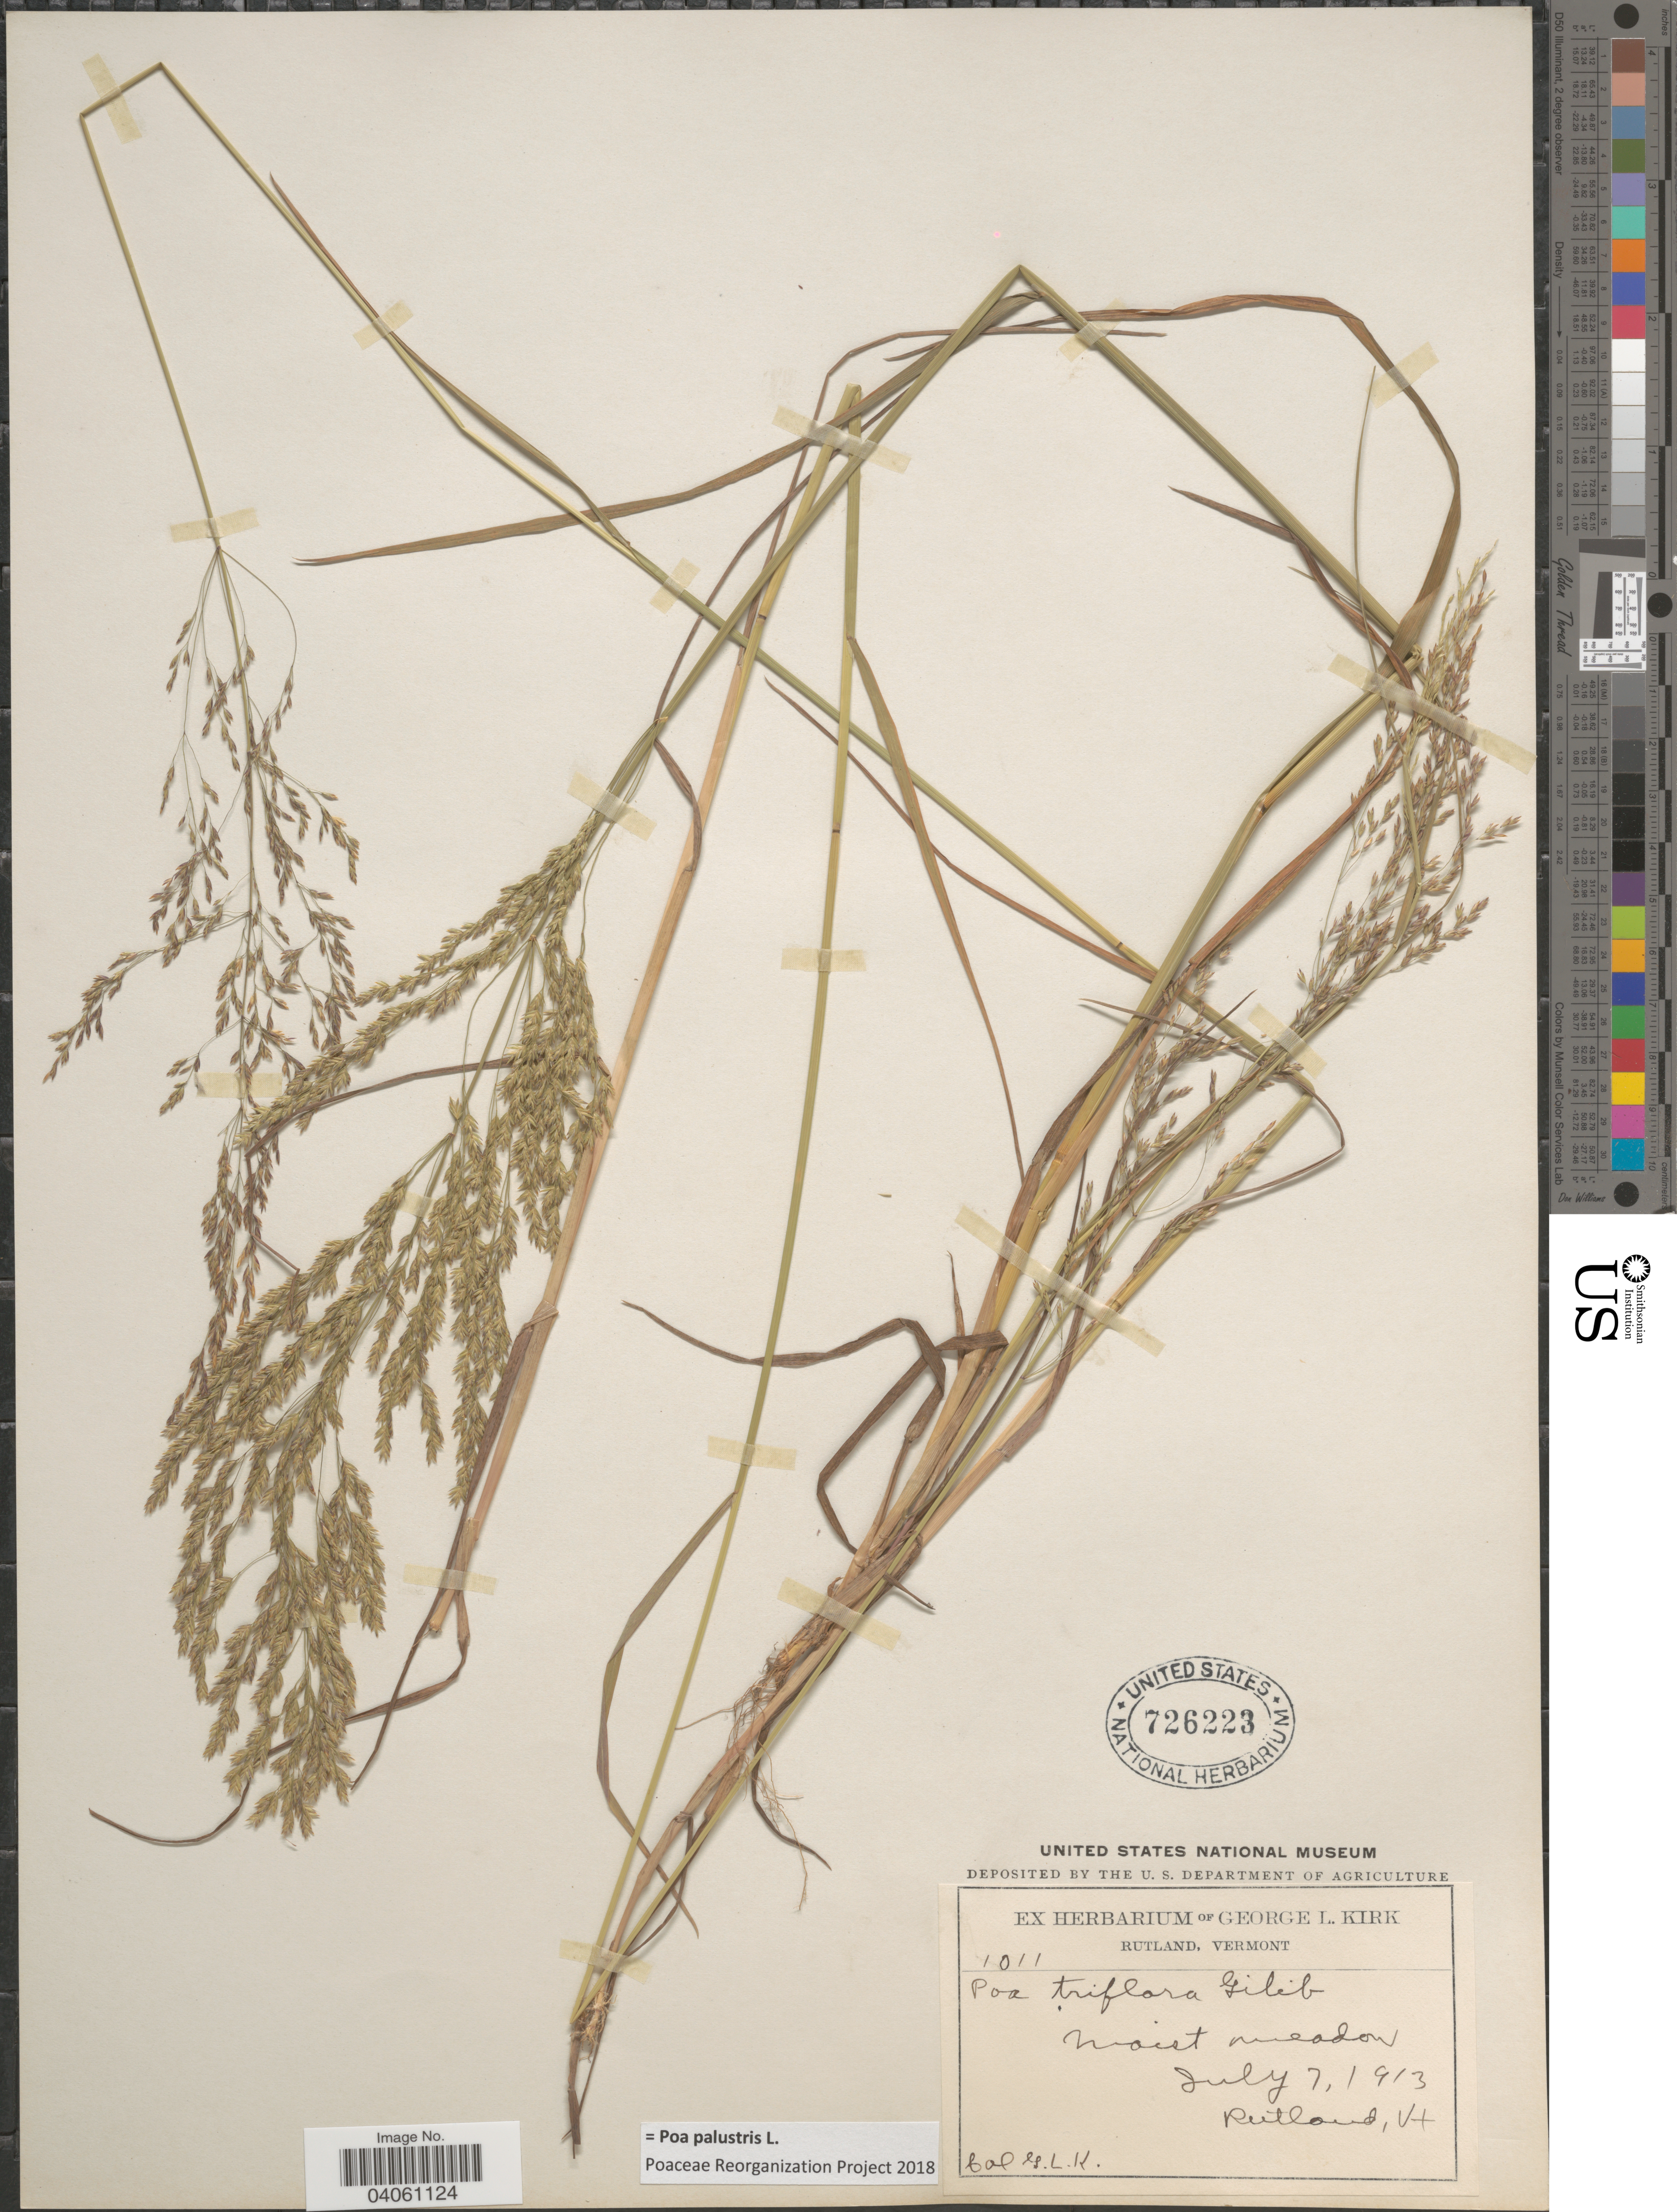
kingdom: Plantae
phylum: Tracheophyta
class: Liliopsida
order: Poales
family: Poaceae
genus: Poa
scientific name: Poa palustris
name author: L.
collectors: G. Kirk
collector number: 1011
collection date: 1913-07-07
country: United States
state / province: Vermont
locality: Rutland.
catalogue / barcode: US 726223